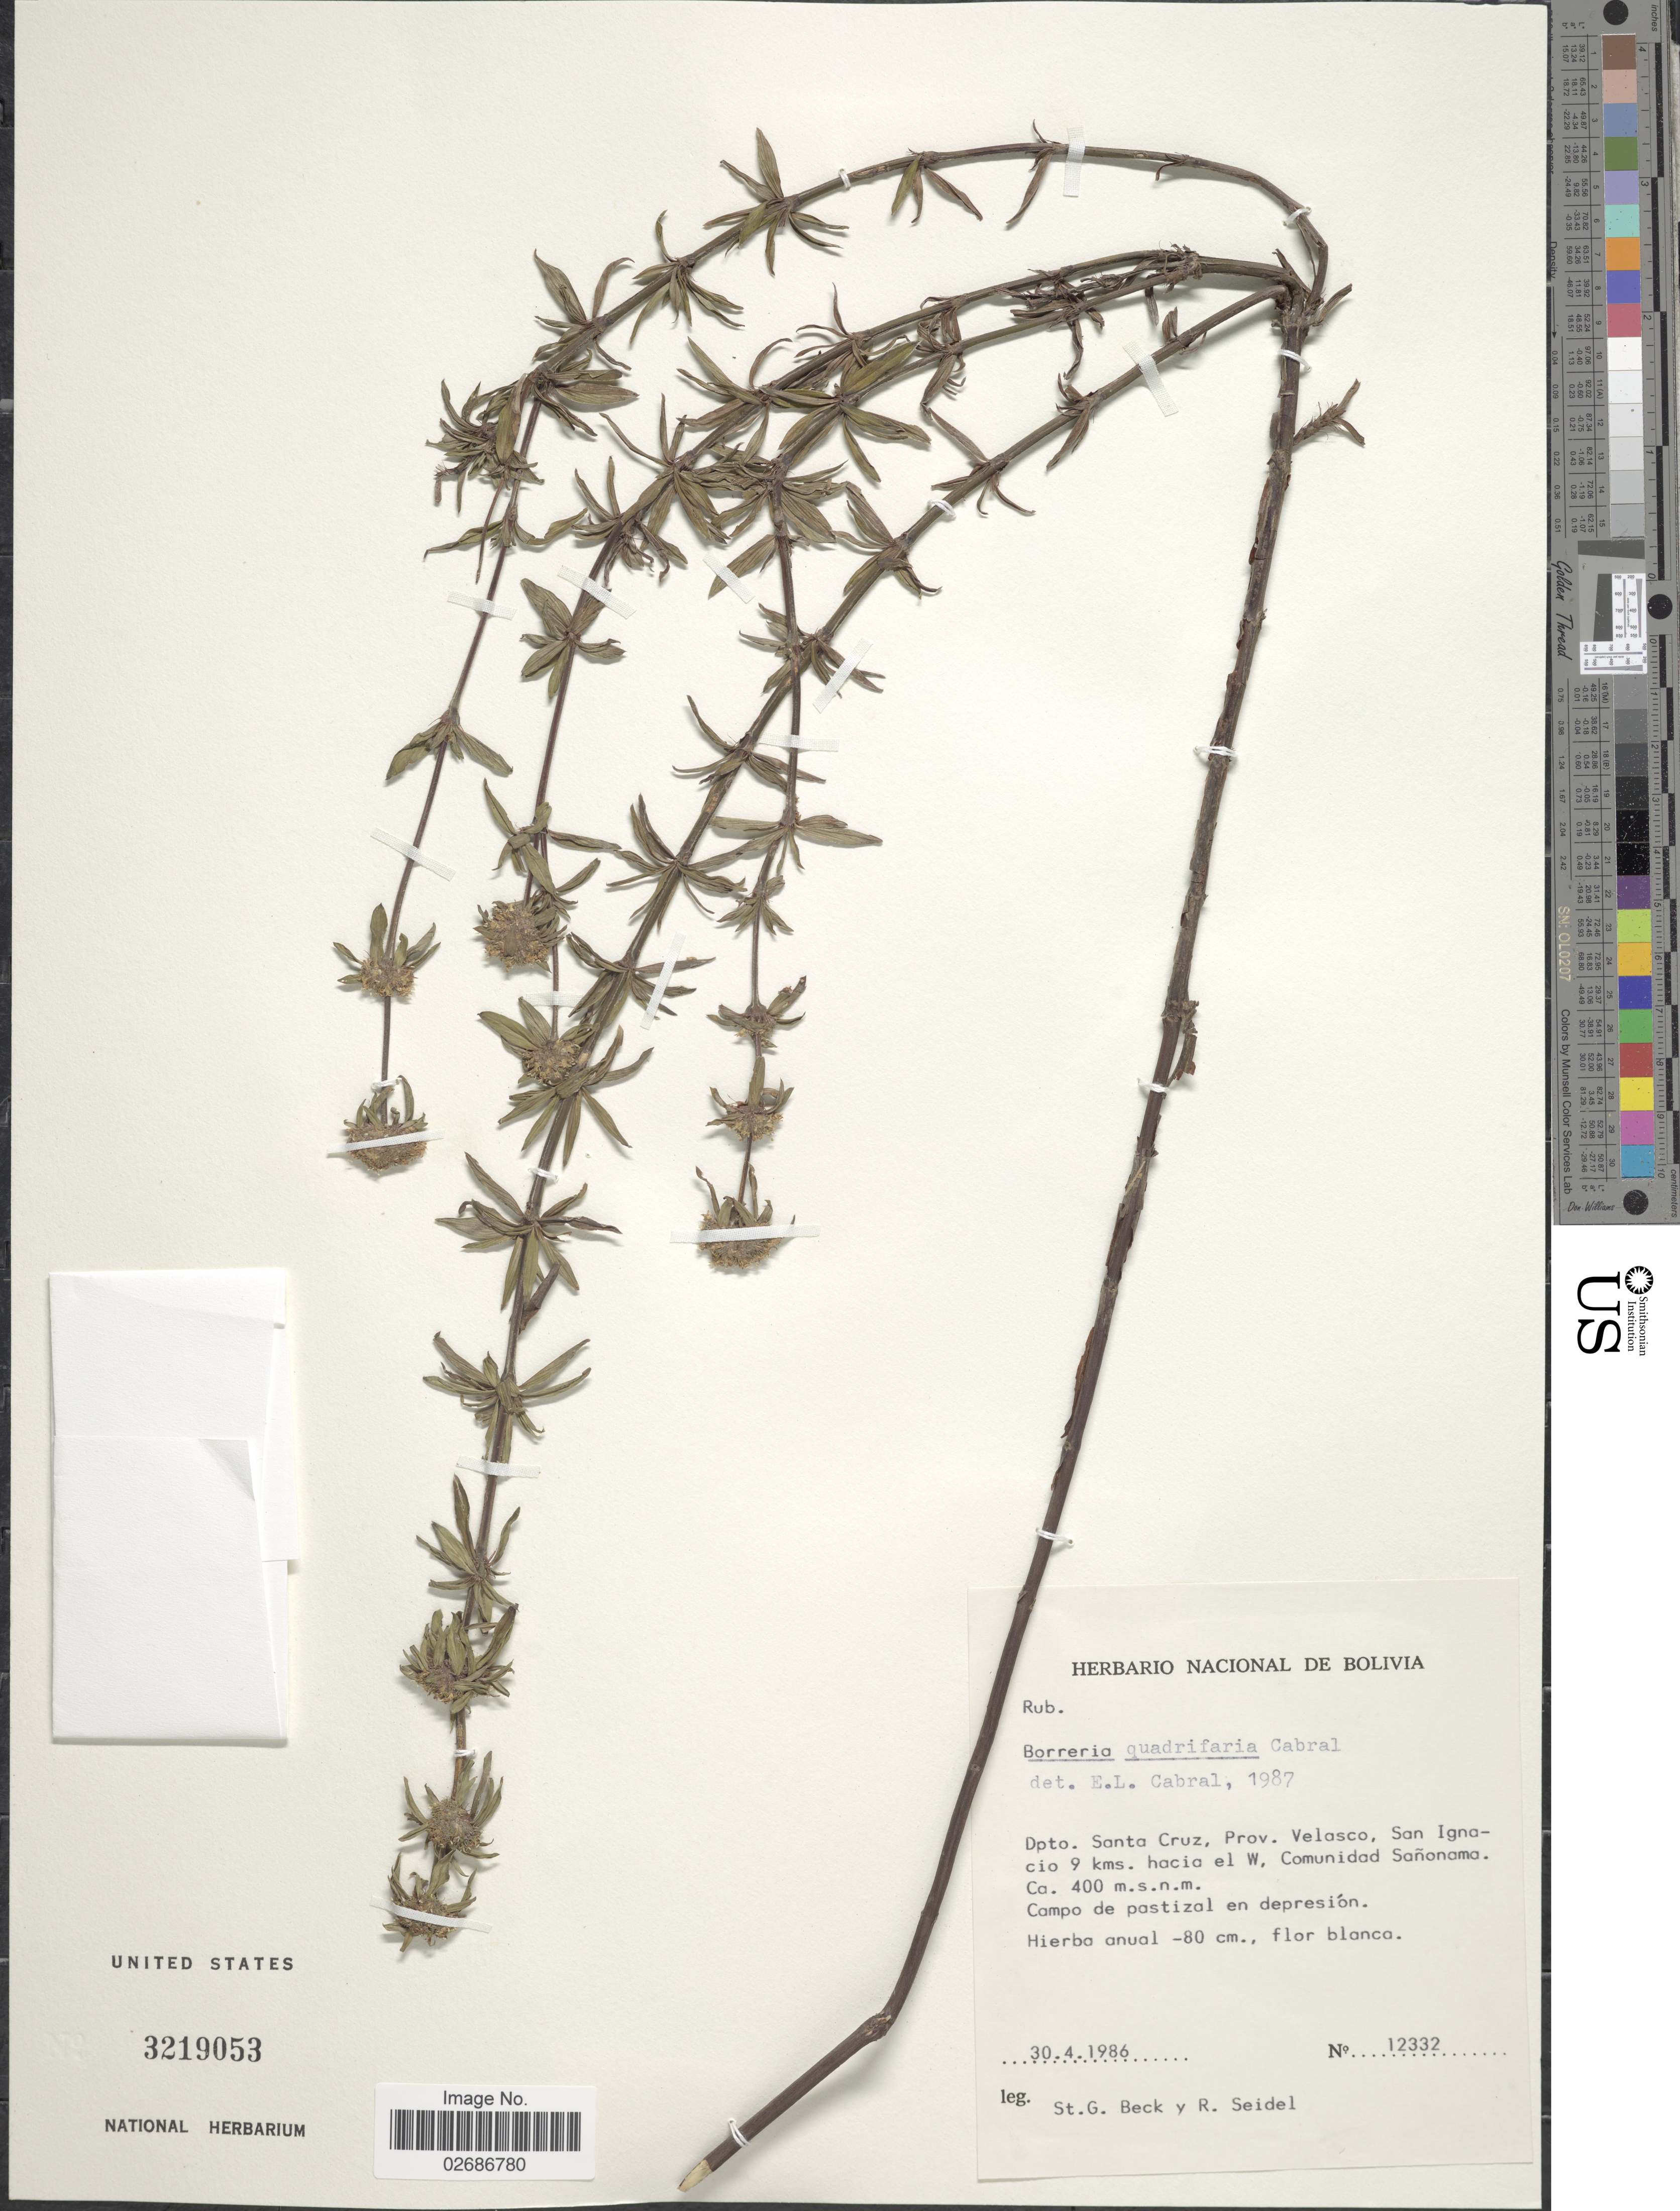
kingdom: Plantae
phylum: Tracheophyta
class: Magnoliopsida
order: Gentianales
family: Rubiaceae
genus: Borreria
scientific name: Borreria quadrifaria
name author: E.L. Cabral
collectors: S. G. Beck & R. Seidel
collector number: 12332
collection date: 1986-04-30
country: Bolivia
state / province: Santa Cruz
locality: Prov. Velasco, San Ignacio 9 kms. hacia el W, Comunidad Sanonama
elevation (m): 400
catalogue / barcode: US 3219053